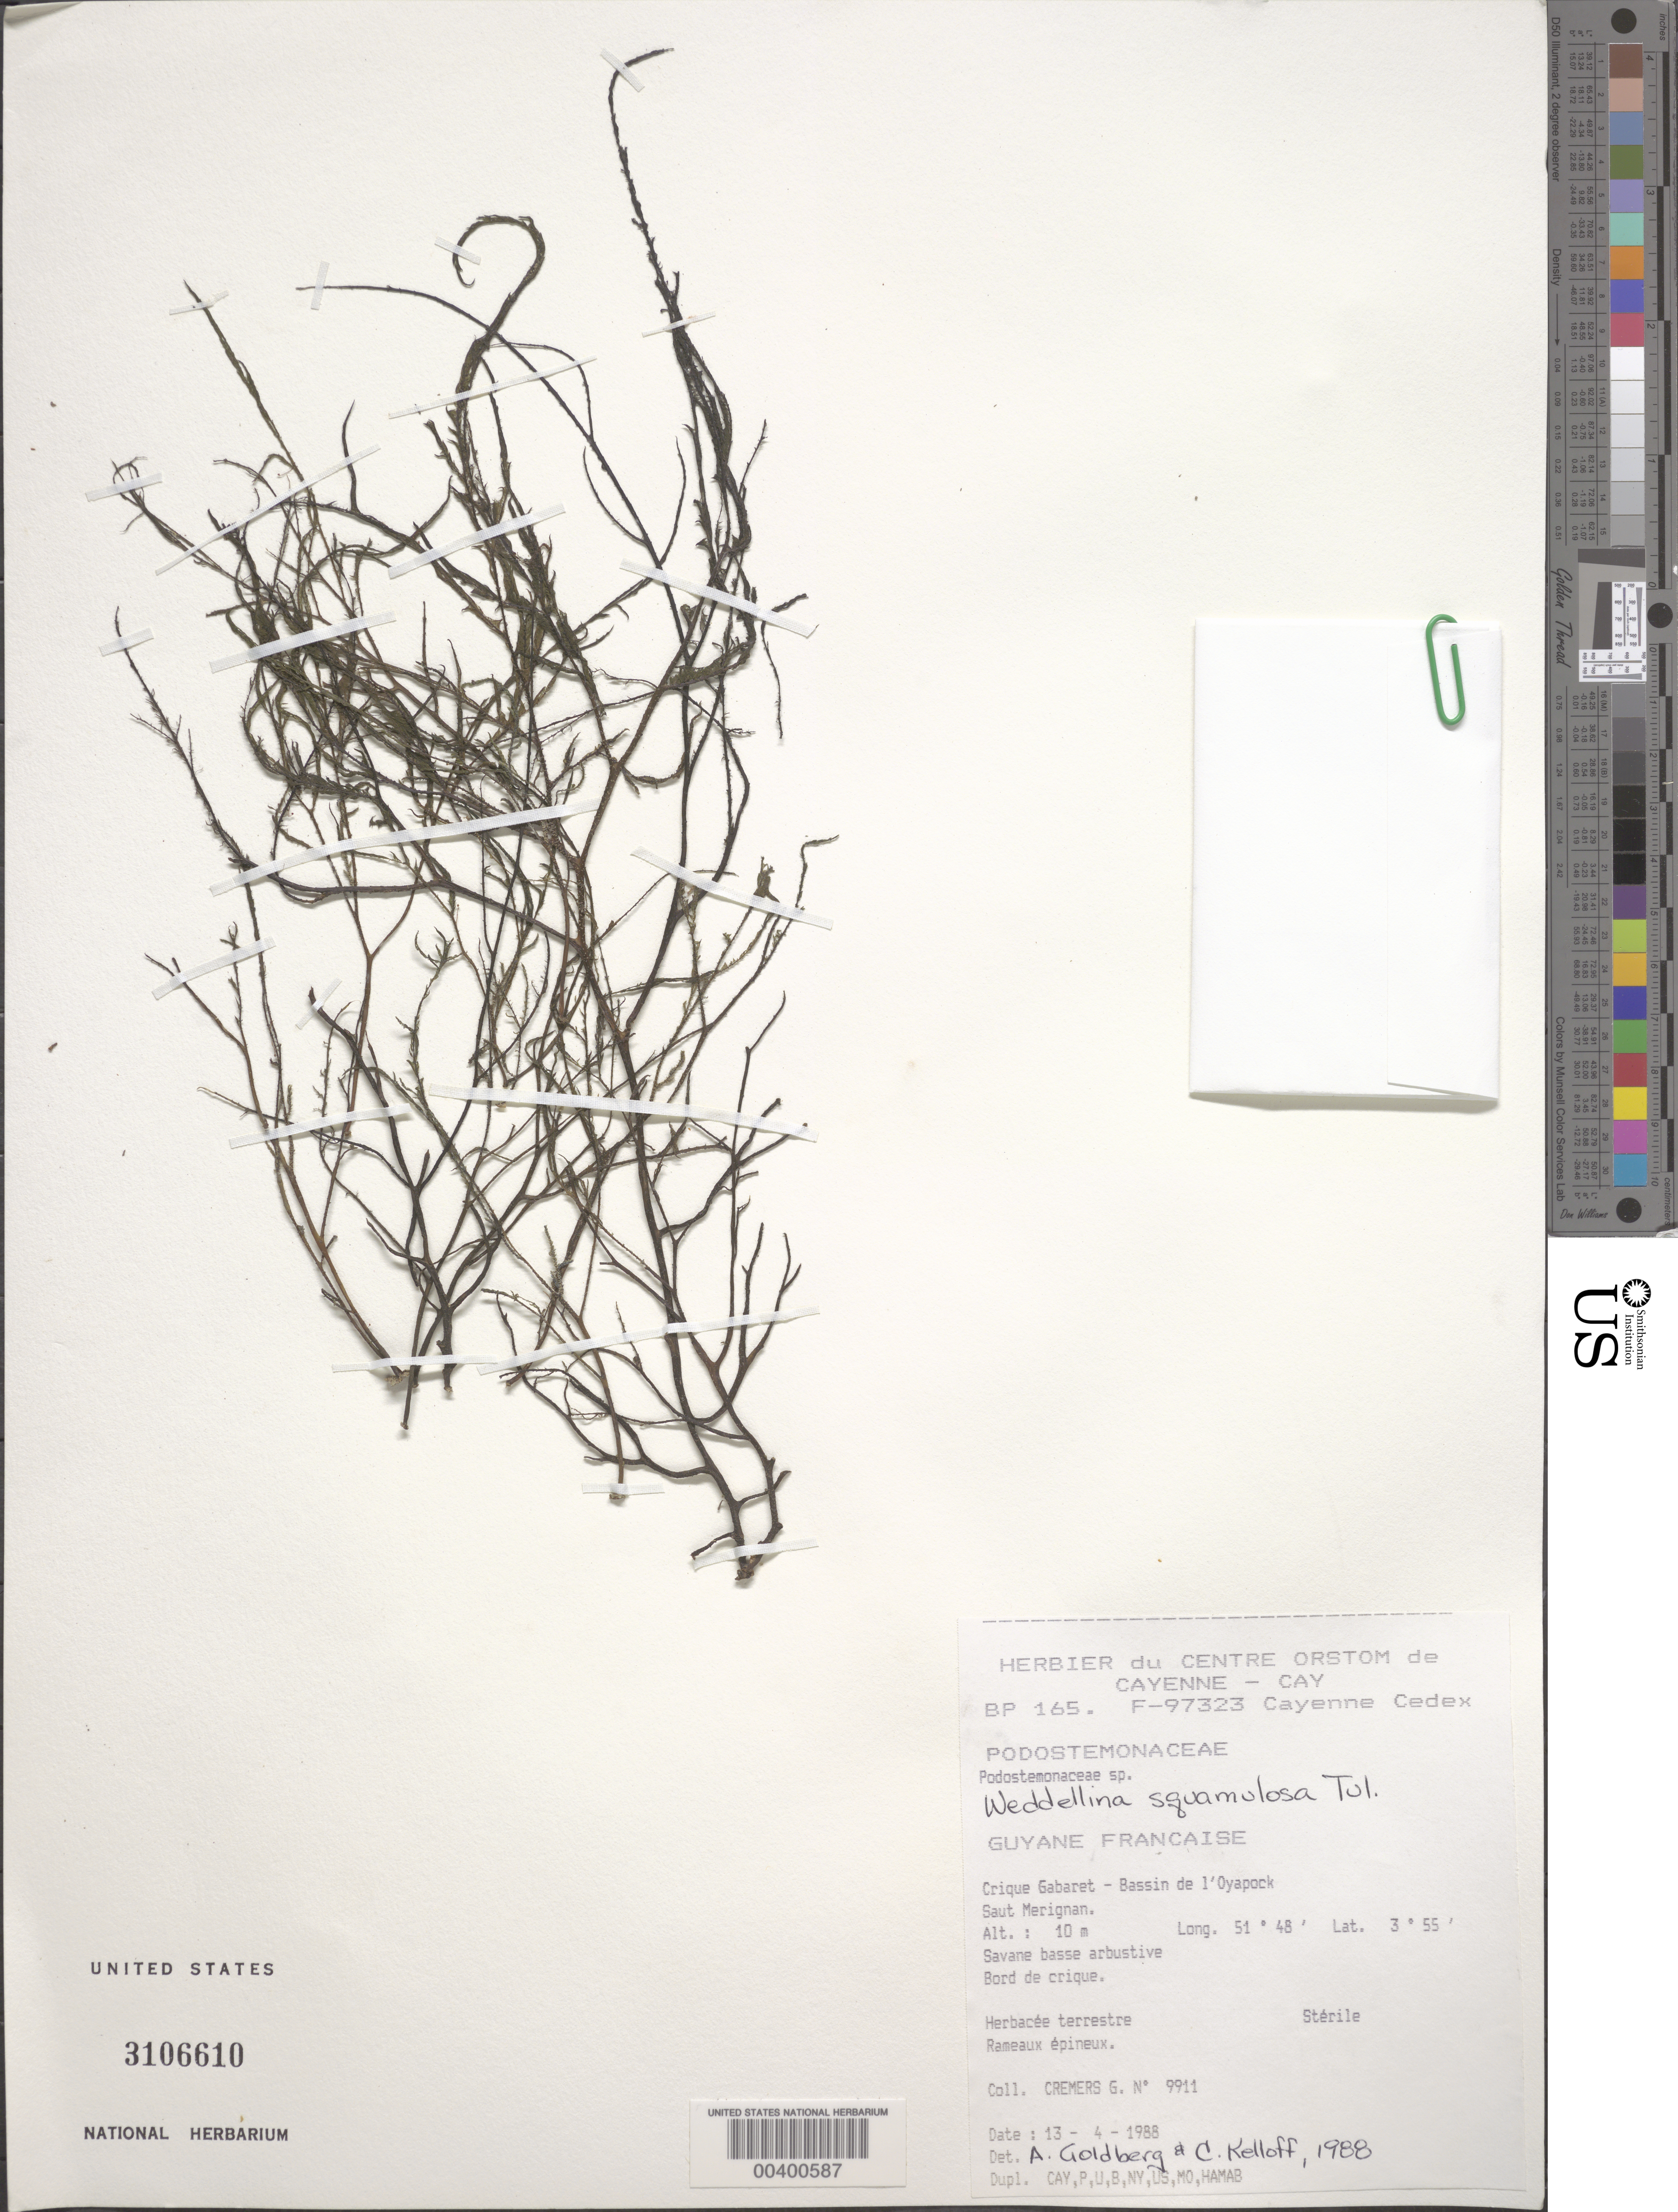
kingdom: Plantae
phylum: Tracheophyta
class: Magnoliopsida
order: Malpighiales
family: Podostemaceae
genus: Weddellina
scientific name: Weddellina squamulosa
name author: Tul.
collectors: G. Cremers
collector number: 9911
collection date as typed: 13 Apr 1988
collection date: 1988-04-13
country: French Guiana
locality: Crique gabaret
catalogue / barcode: US 3106610